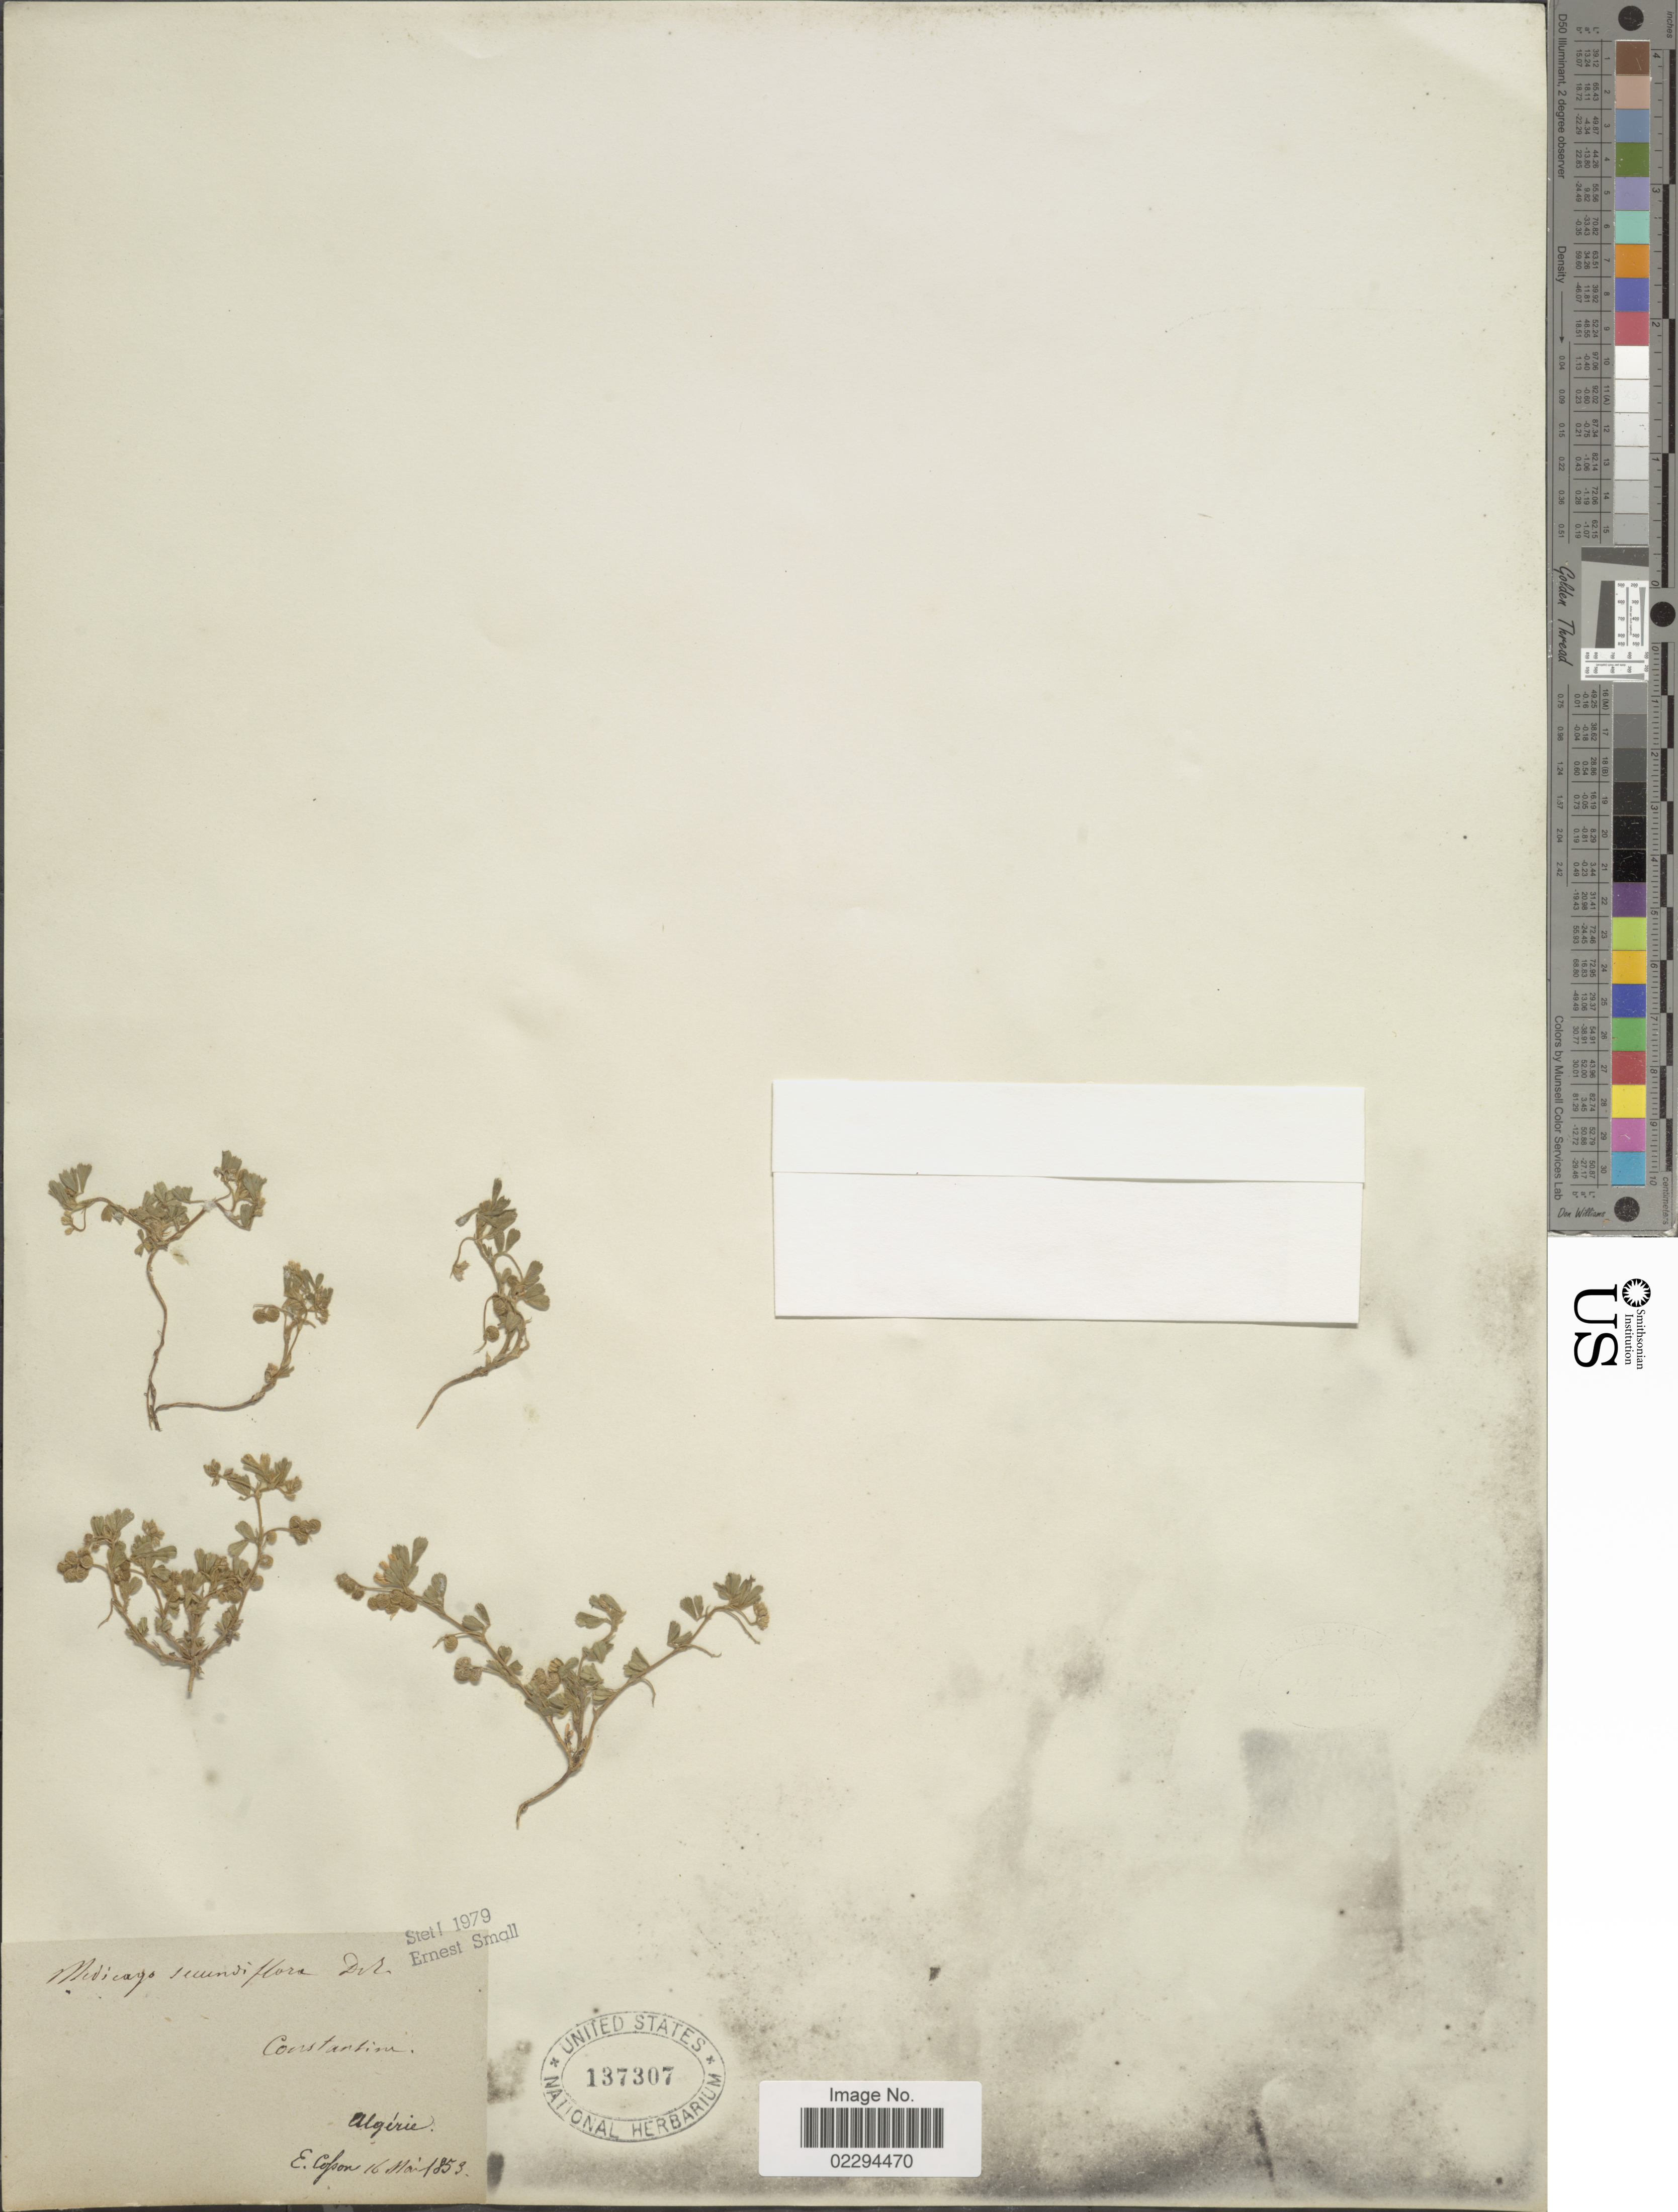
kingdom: Plantae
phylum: Tracheophyta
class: Magnoliopsida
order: Fabales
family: Fabaceae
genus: Medicago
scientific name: Medicago secundiflora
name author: Durieu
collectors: E. Cosson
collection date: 1853-05-16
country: Algeria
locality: Constantin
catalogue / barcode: US 137307